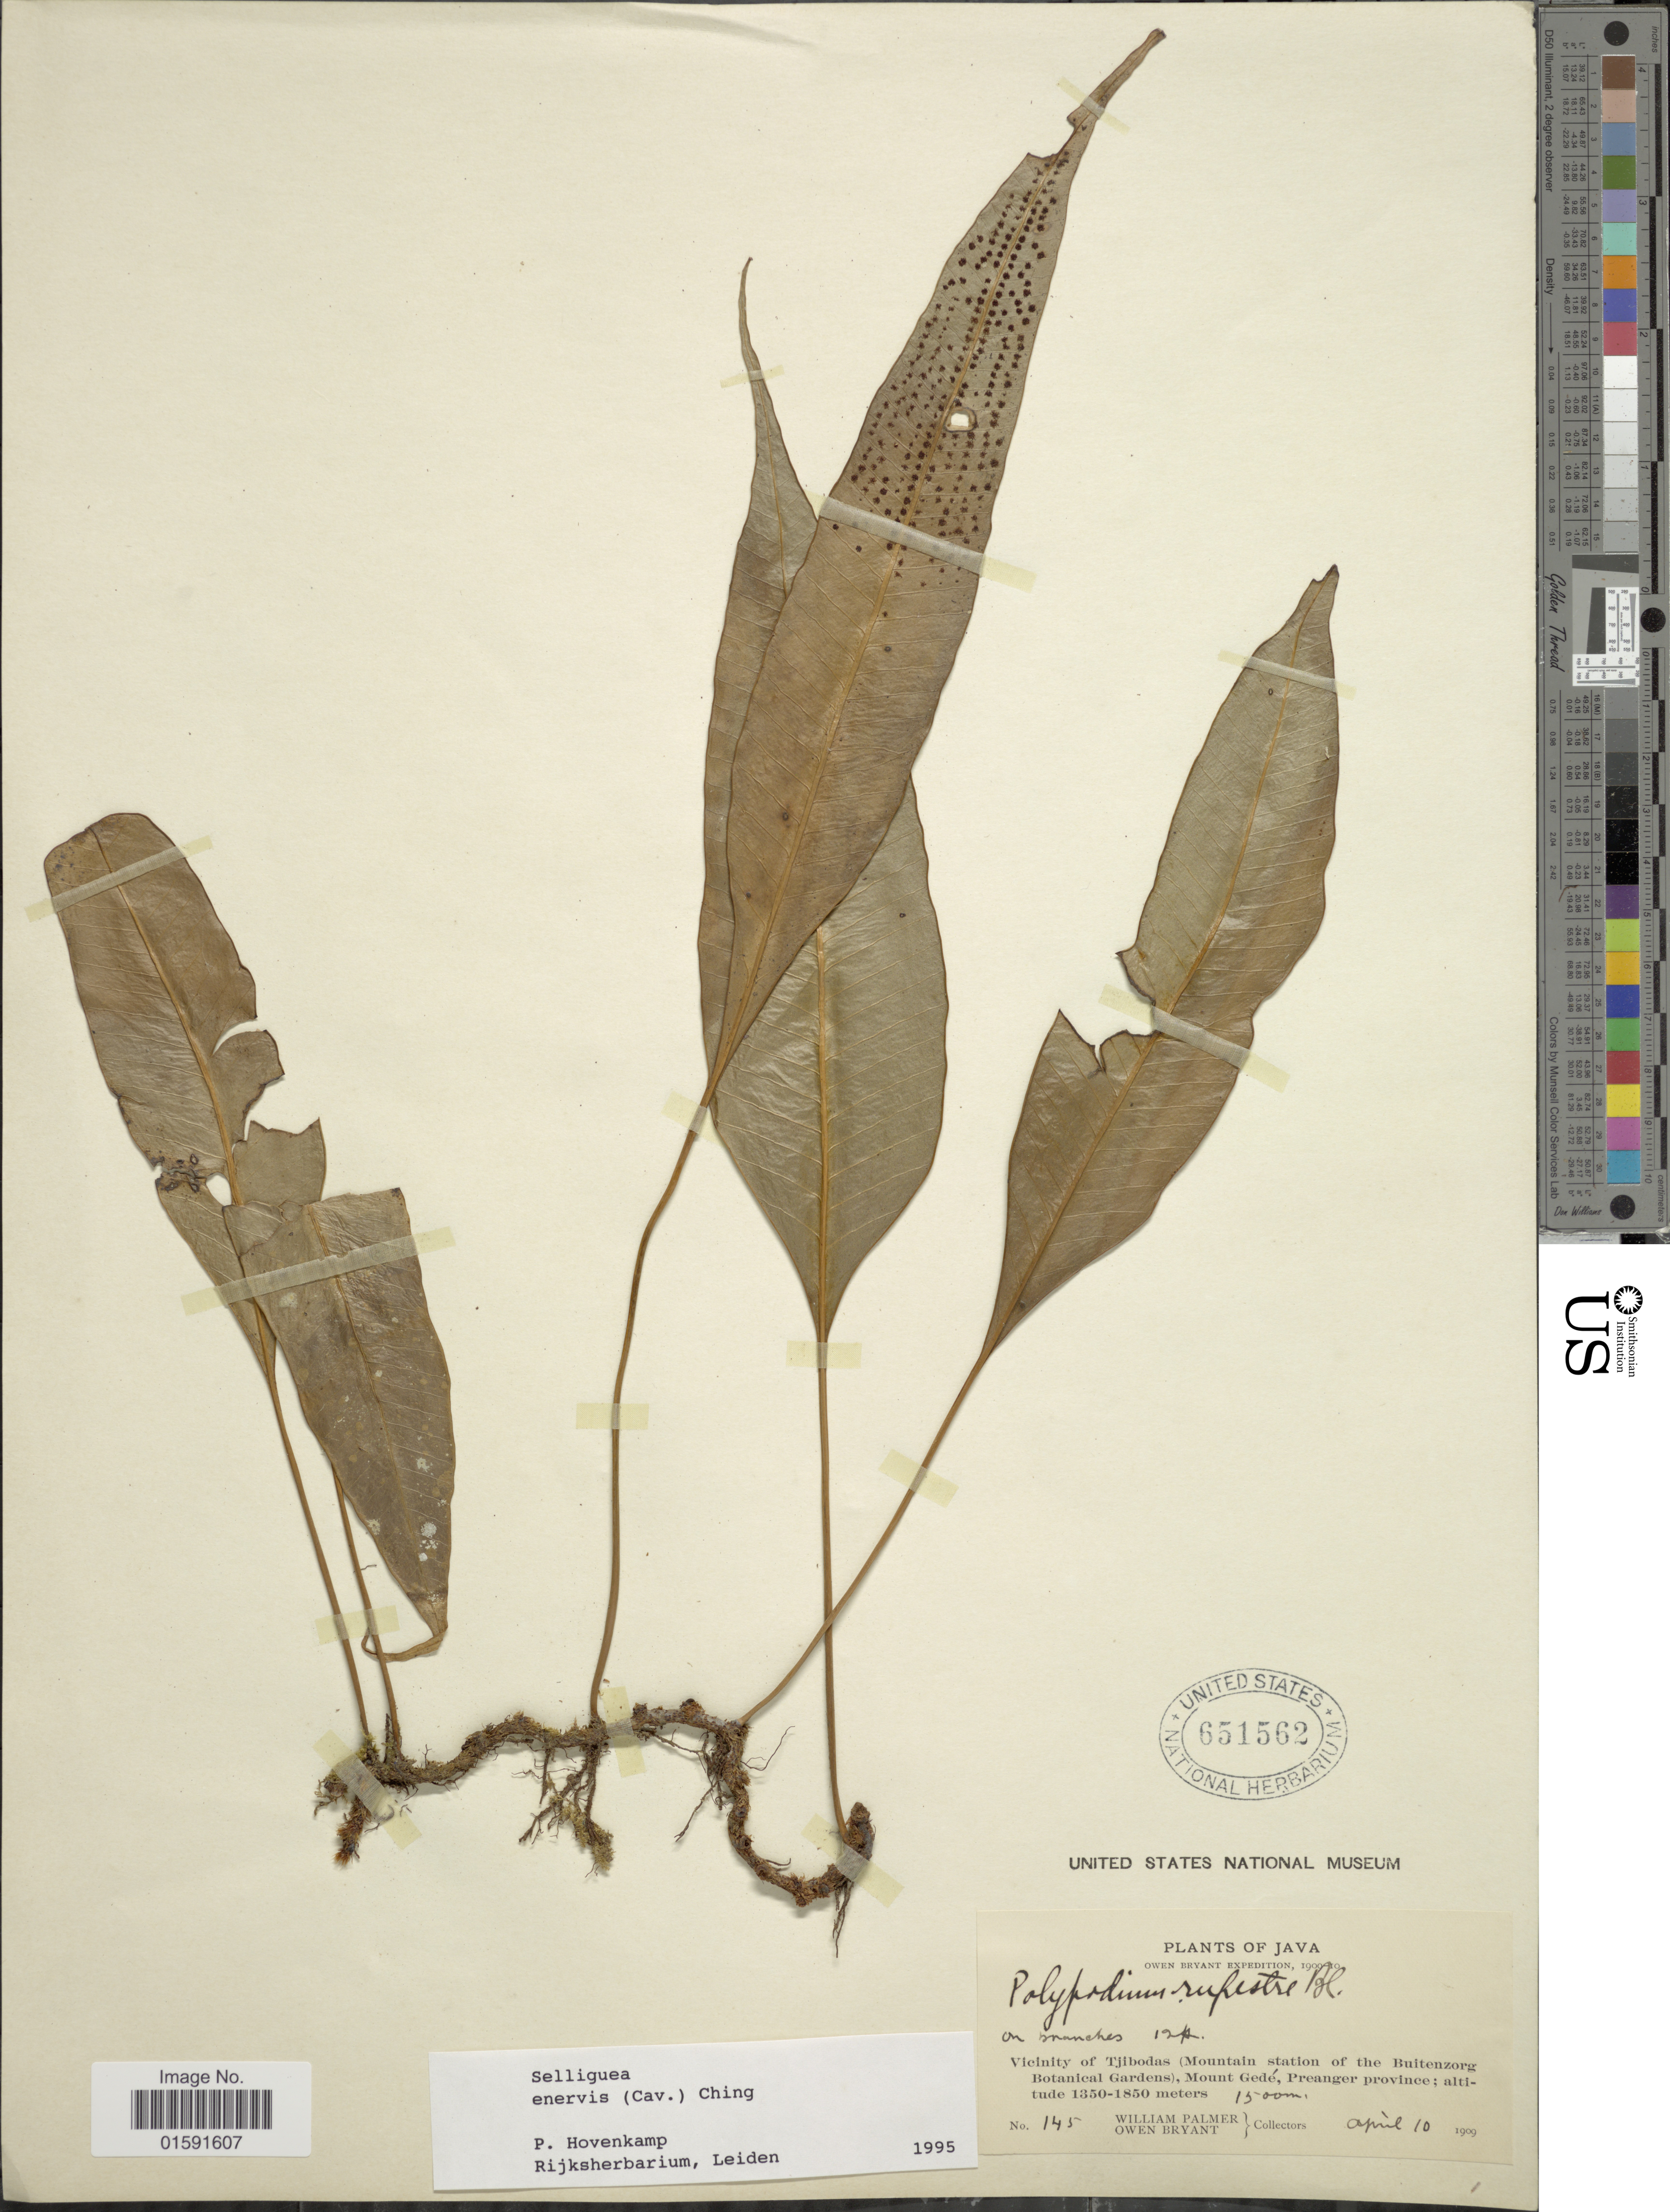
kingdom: Plantae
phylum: Tracheophyta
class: Polypodiopsida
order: Polypodiales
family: Polypodiaceae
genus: Selliguea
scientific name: Selliguea enervis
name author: (Cav.) Ching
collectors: W. Palmer & O. Bryant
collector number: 145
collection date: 1909-04-10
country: Indonesia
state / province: Java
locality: Vicinity of Tjibodas (Mountain station of the Buitenzorg Botanical Gardens), Mount Gede, Preanger province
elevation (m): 1500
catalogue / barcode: US 651562